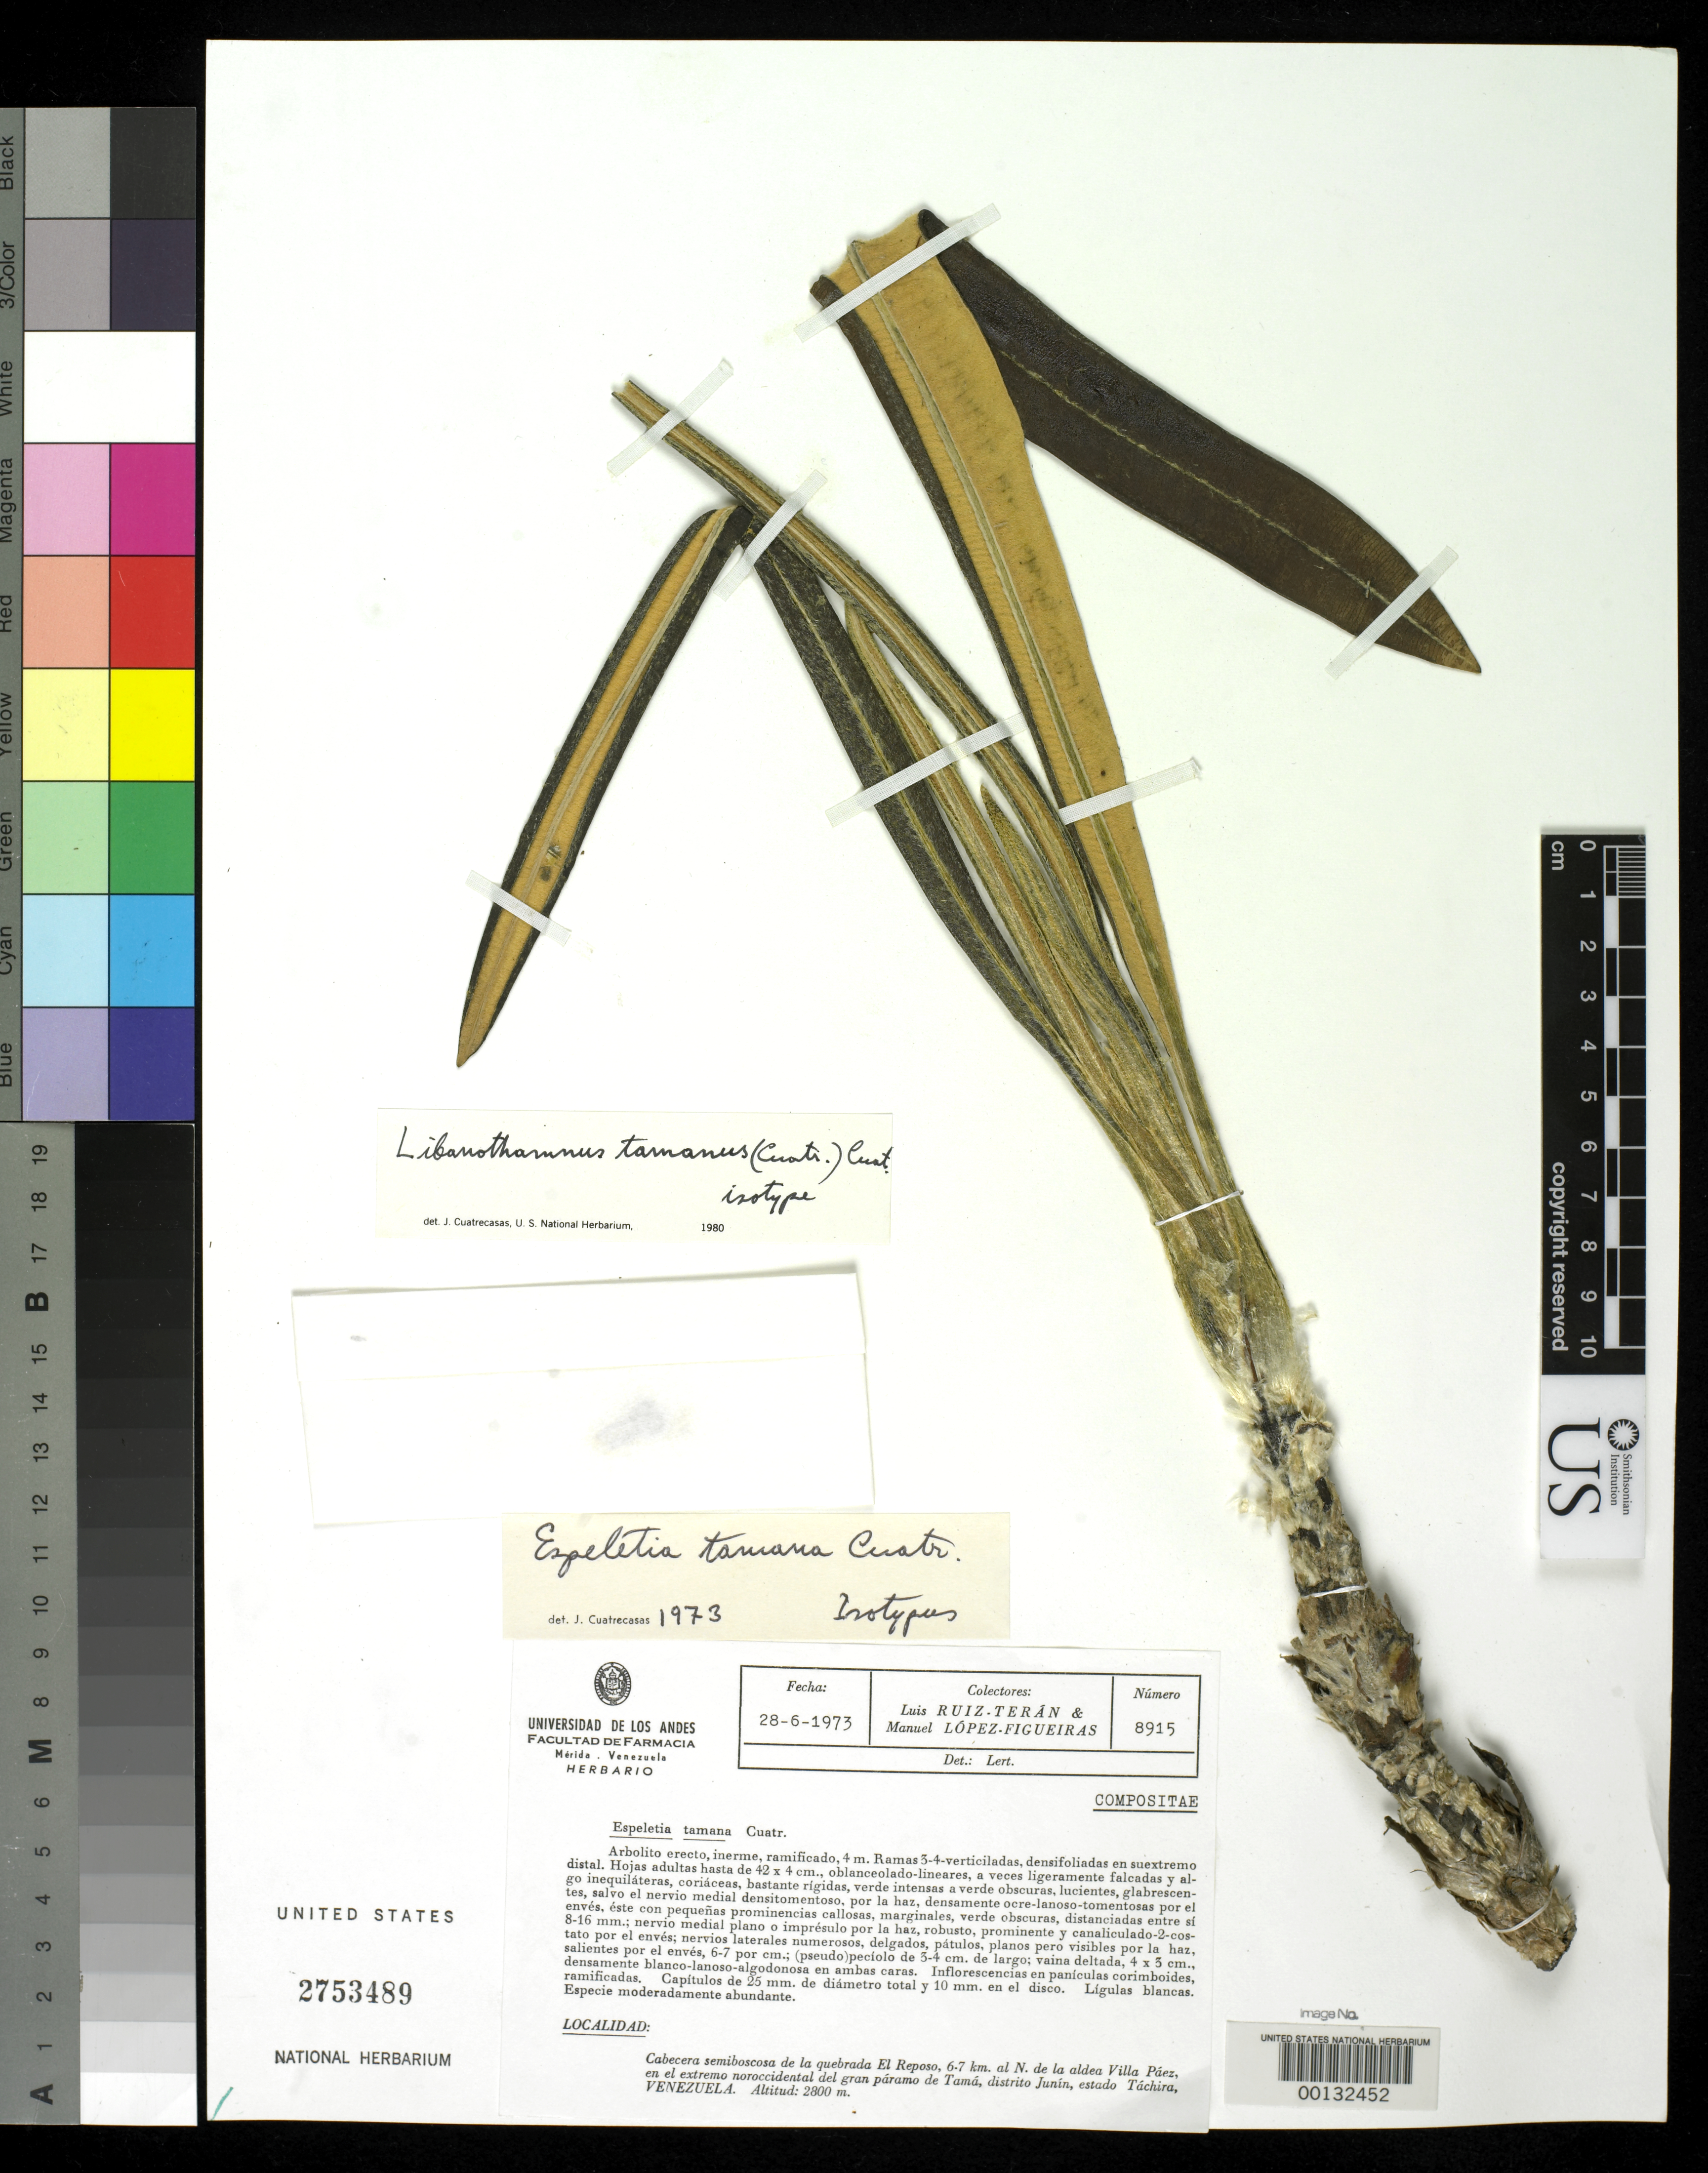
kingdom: Plantae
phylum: Tracheophyta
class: Magnoliopsida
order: Asterales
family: Asteraceae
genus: Espeletia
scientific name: Espeletia tamana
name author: Cuatrec.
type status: Isotype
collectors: L. E. Ruíz-Terán & M. López Figueiras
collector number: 8915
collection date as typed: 28 Jun 1973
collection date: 1973-06-28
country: Venezuela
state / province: Tachira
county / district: Junin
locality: Quebrada El Reposo, 6-7 km N de la aldea Villa Paez, extremo noroccidental del Gran Páramo de Tama. [Quebrada El Reposo, 6-7 km N from the village Villa Paez, NW end of Gran Páramo de Tama.].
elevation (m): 2800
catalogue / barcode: US 2753489